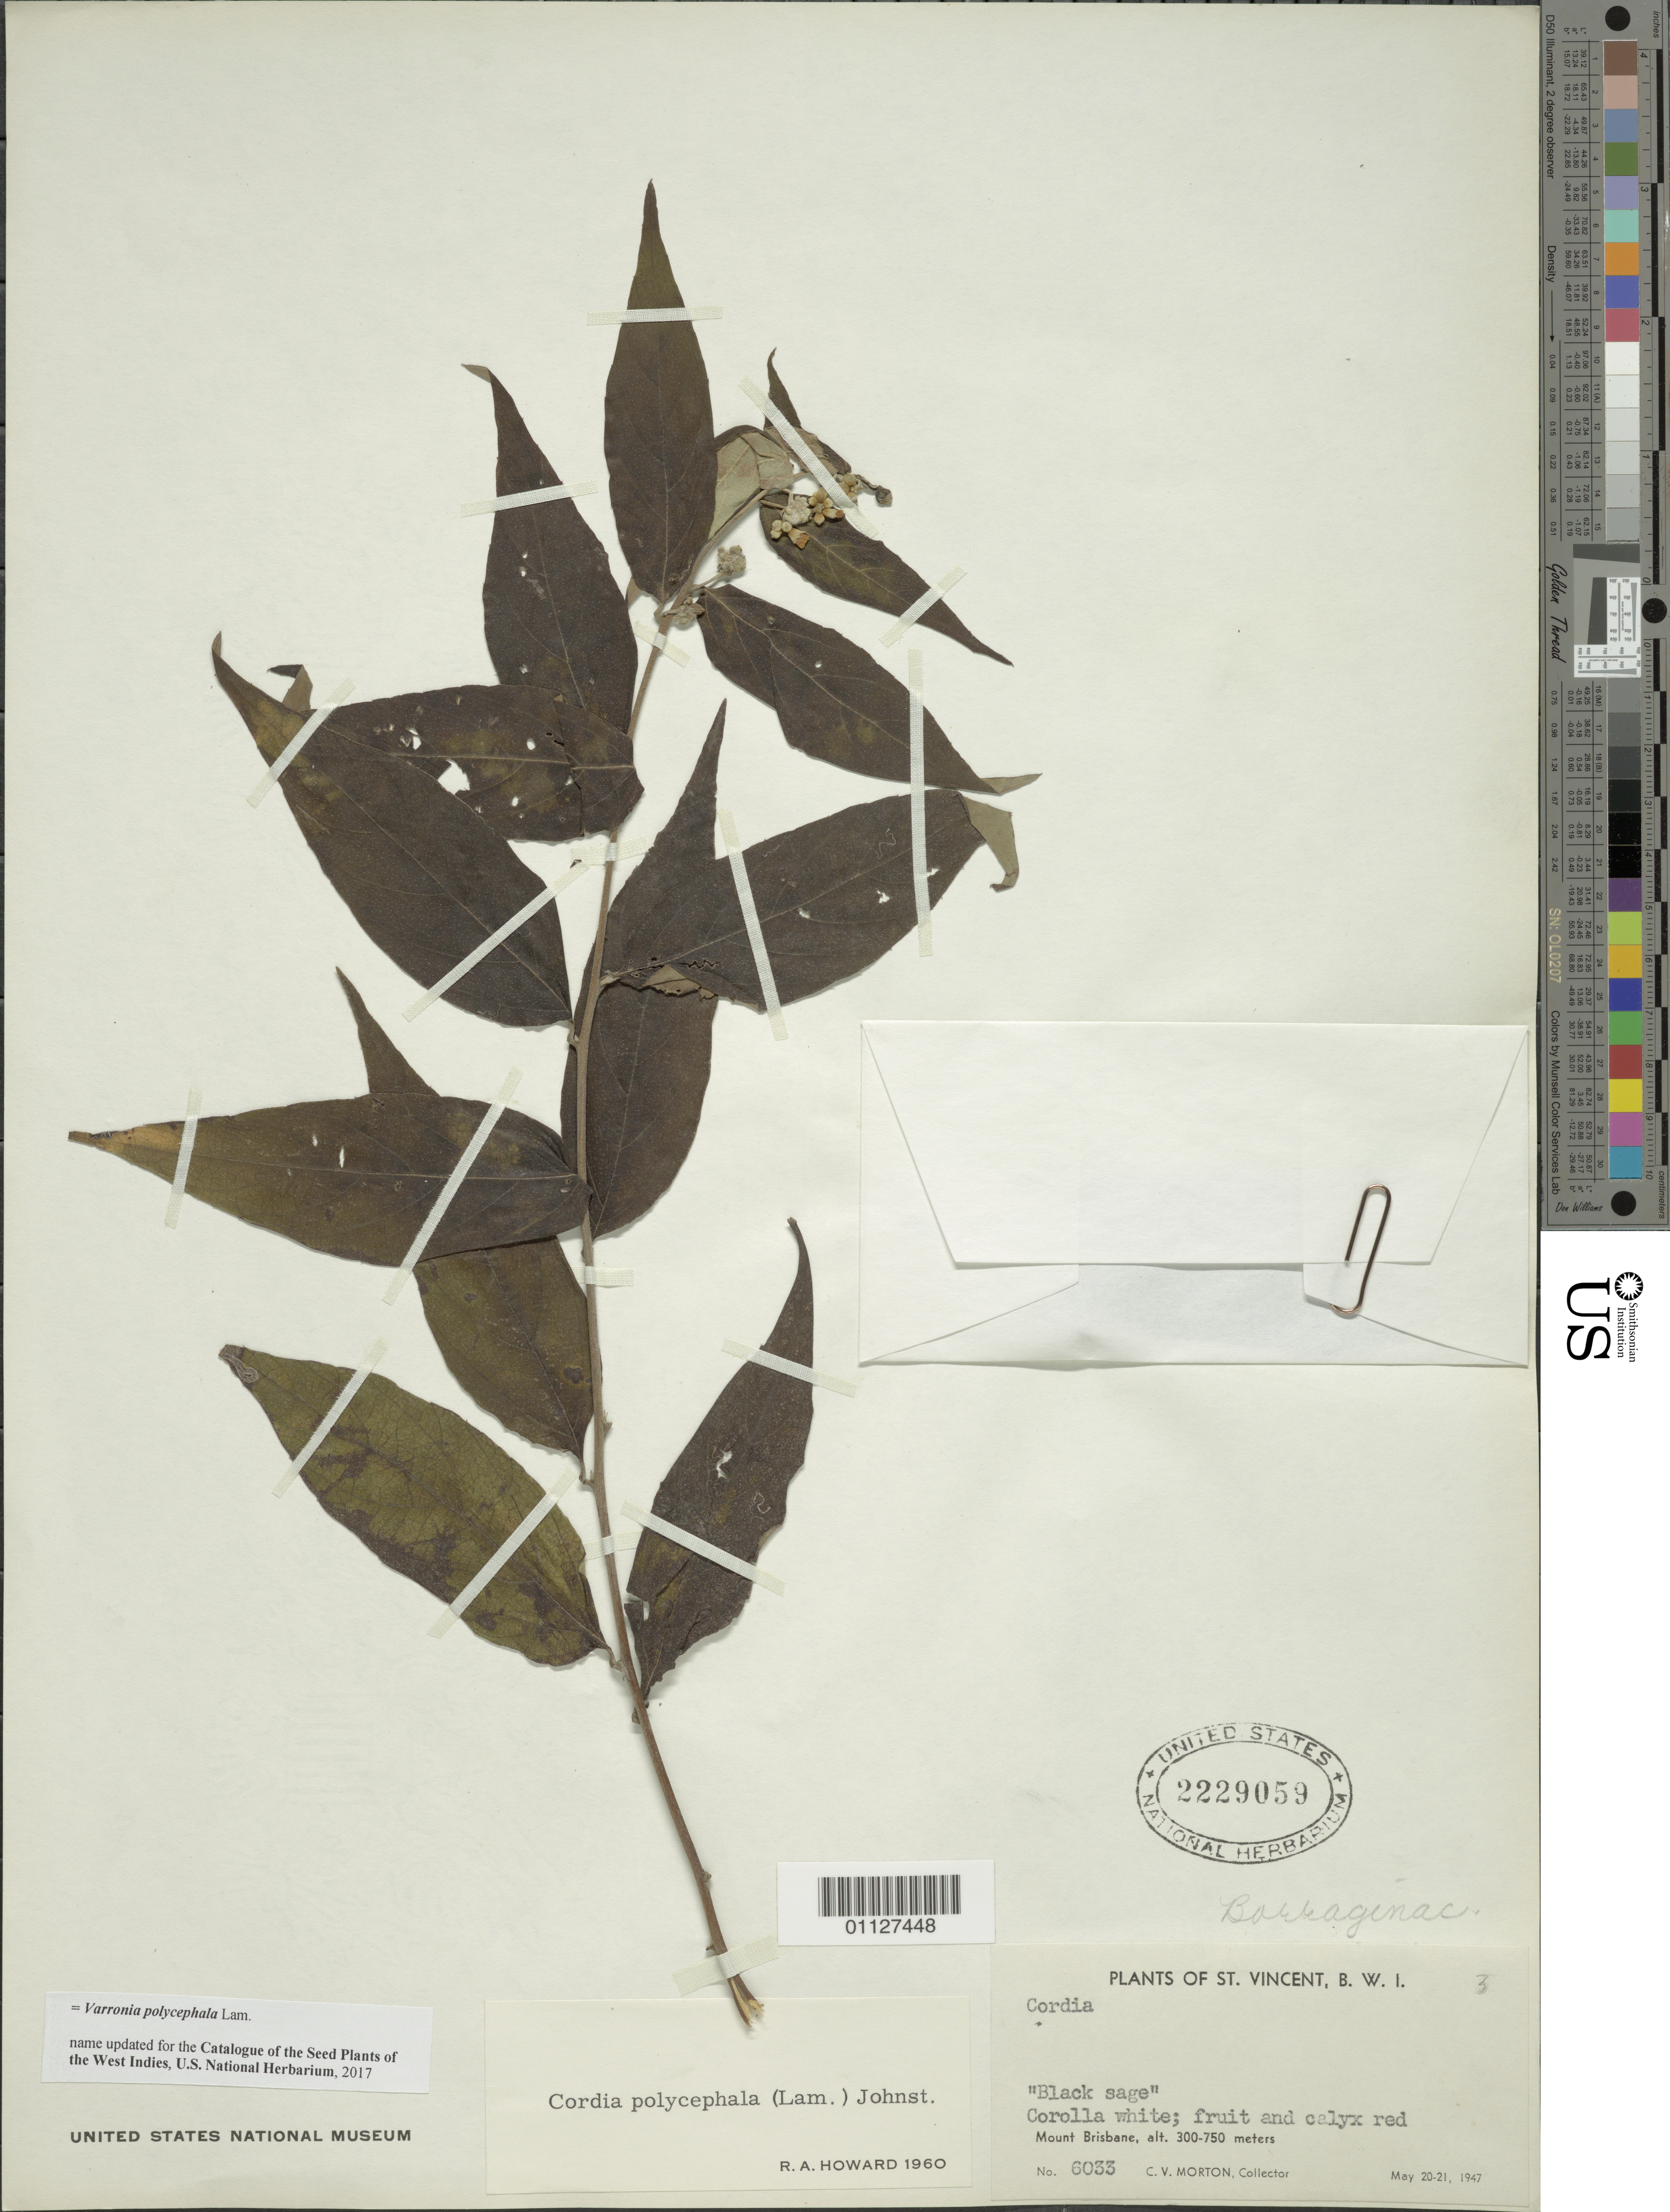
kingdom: Plantae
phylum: Tracheophyta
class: Magnoliopsida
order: Boraginales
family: Cordiaceae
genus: Varronia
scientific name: Varronia polycephala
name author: Lam.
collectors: C. V. Morton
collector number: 6033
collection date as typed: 20 May 1947 to 21 May 1947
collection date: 1947-05-20/1947-05-21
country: St. Vincent - Grenadines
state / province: Saint David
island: St. Vincent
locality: Mount Brisbane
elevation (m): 300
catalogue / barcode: US 2229059